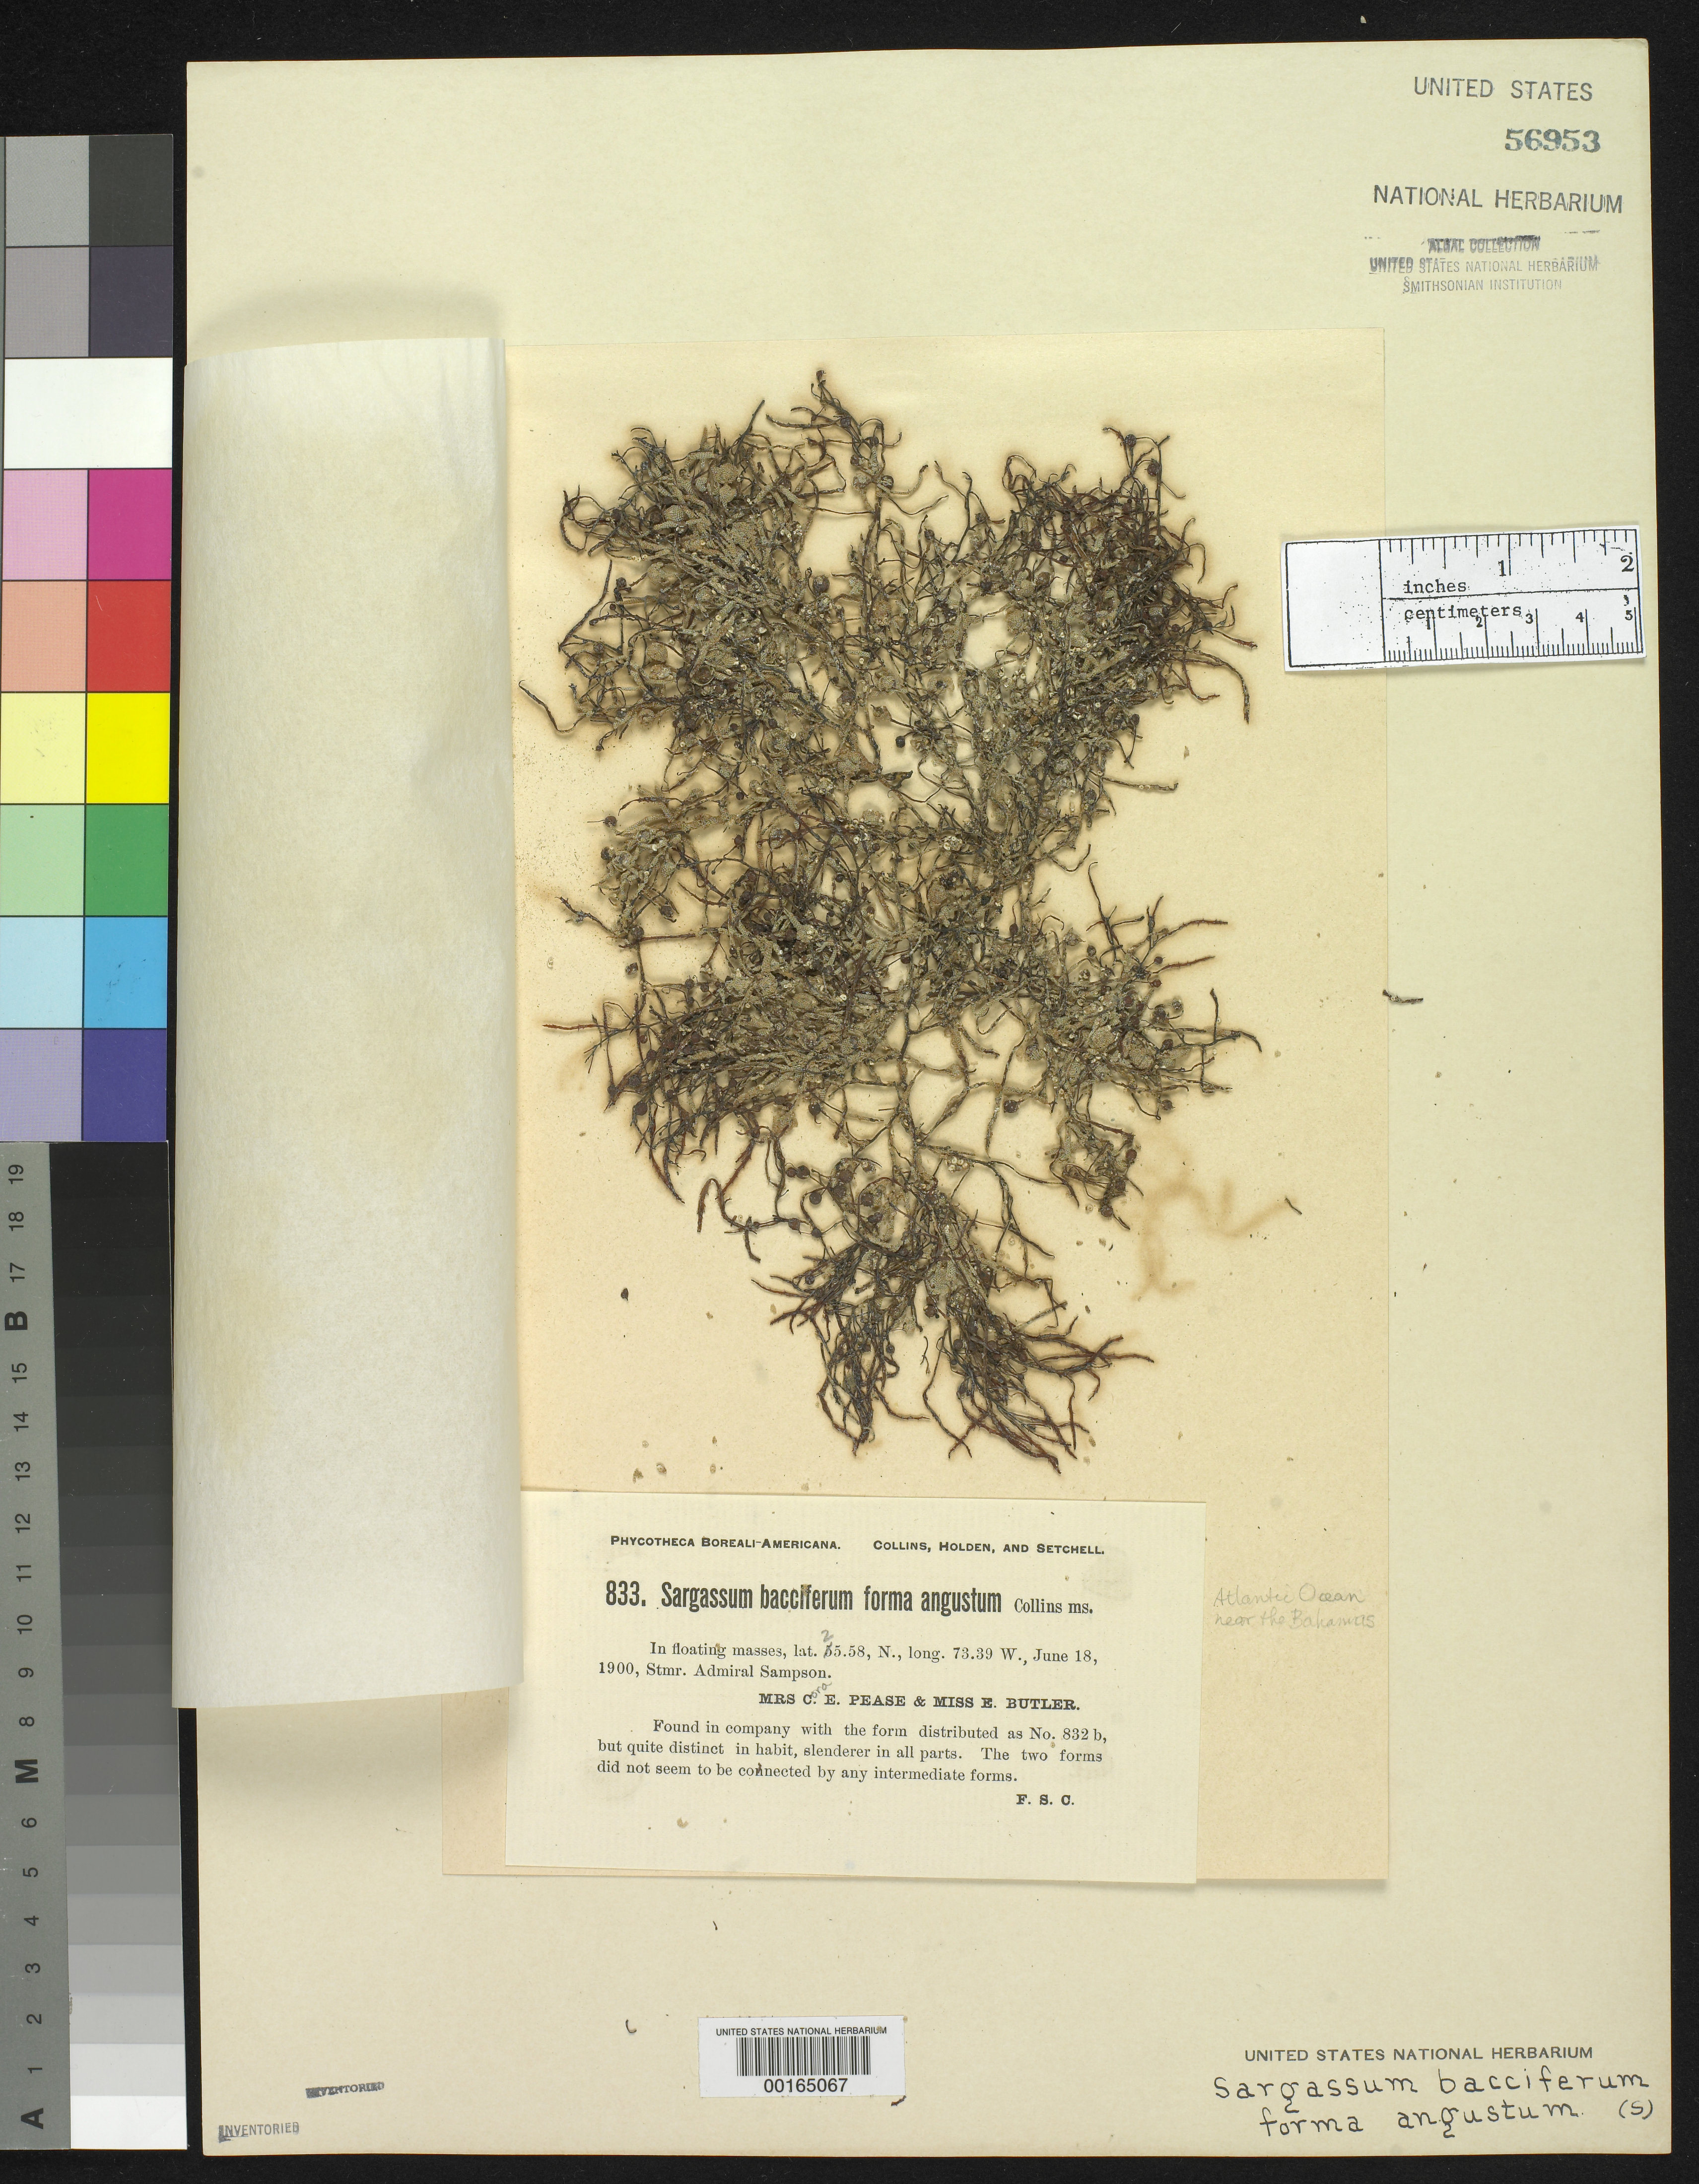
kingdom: Chromista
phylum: Ochrophyta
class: Phaeophyceae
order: Fucales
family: Sargassaceae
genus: Sargassum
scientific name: Sargassum bacciferum f. angustum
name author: Collins in Collins et al.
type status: Isotype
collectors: C. Pease & E. Butler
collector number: PB-A 833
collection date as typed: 18 Jun 1900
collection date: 1900-06-18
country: Bahamas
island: Eleuthera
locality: Atlantic Ocean east of Eleuthera.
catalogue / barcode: US 56953